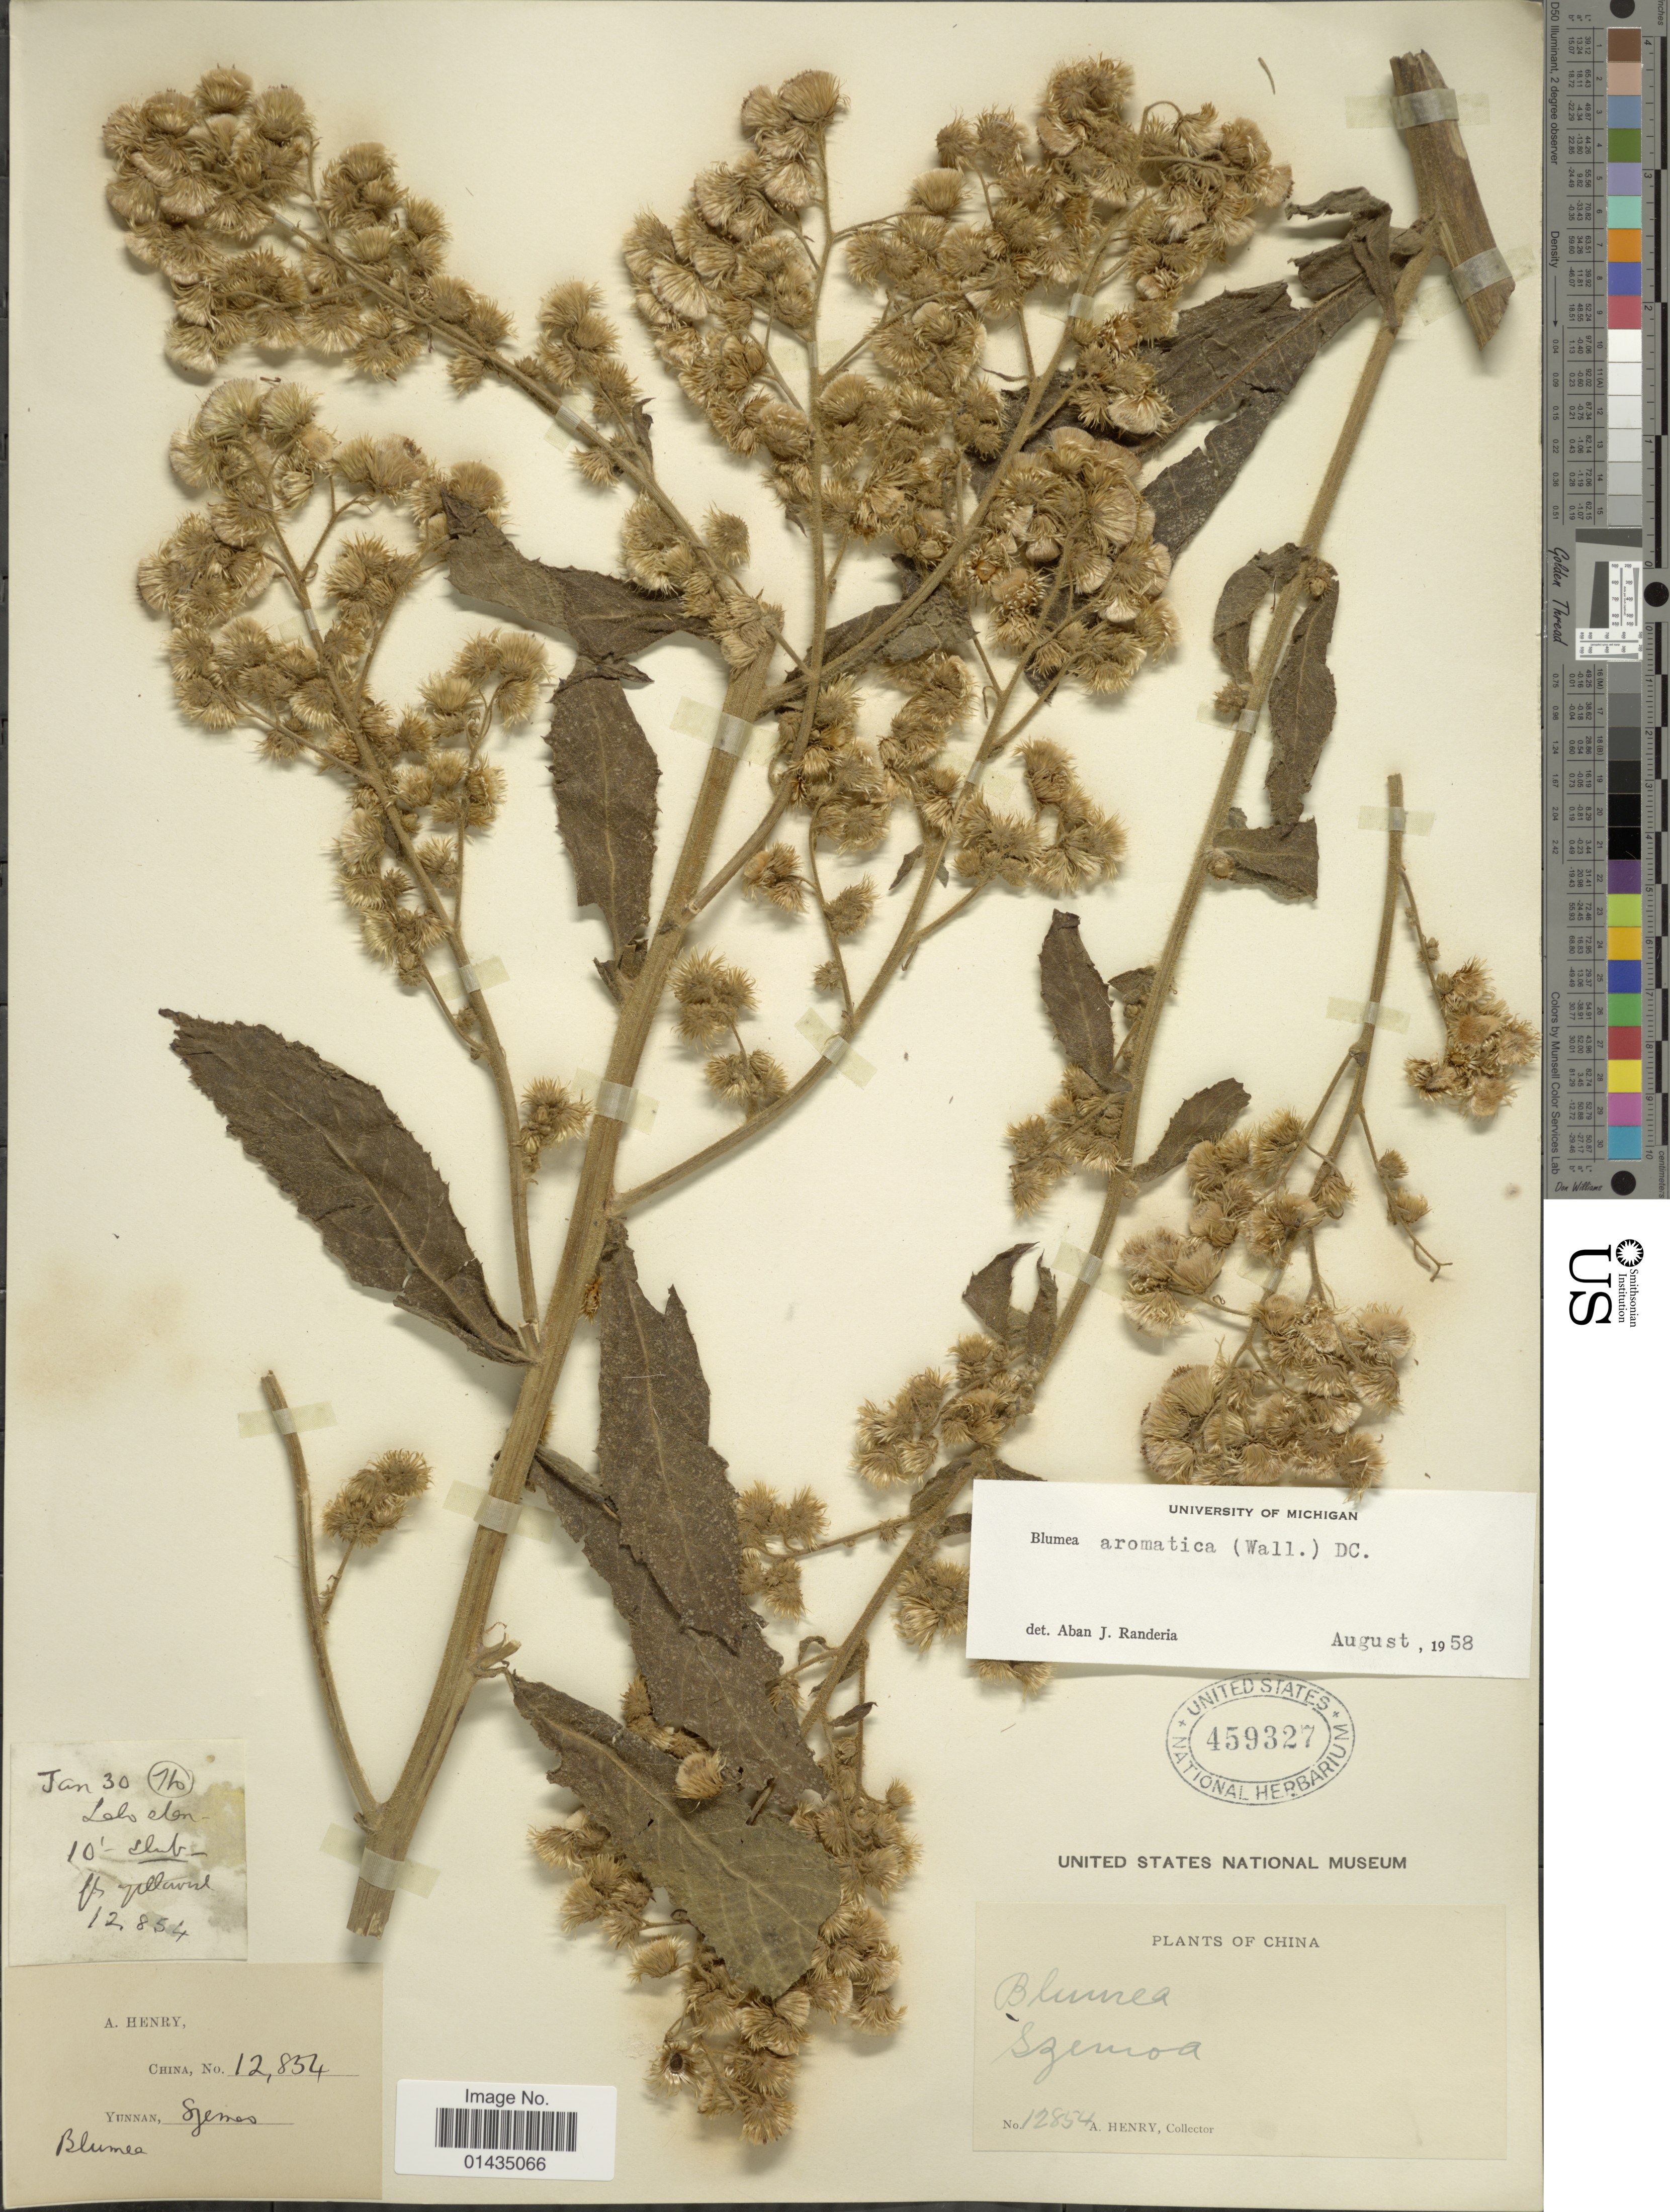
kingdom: Plantae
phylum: Tracheophyta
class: Magnoliopsida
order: Asterales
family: Asteraceae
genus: Blumea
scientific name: Blumea aromatica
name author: DC.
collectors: A. Henry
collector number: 12854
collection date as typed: Transcribed d/m/y: 30/1/76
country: China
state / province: Yunnan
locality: Szemao. La lo shan. Ho.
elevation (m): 3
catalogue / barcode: US 459327